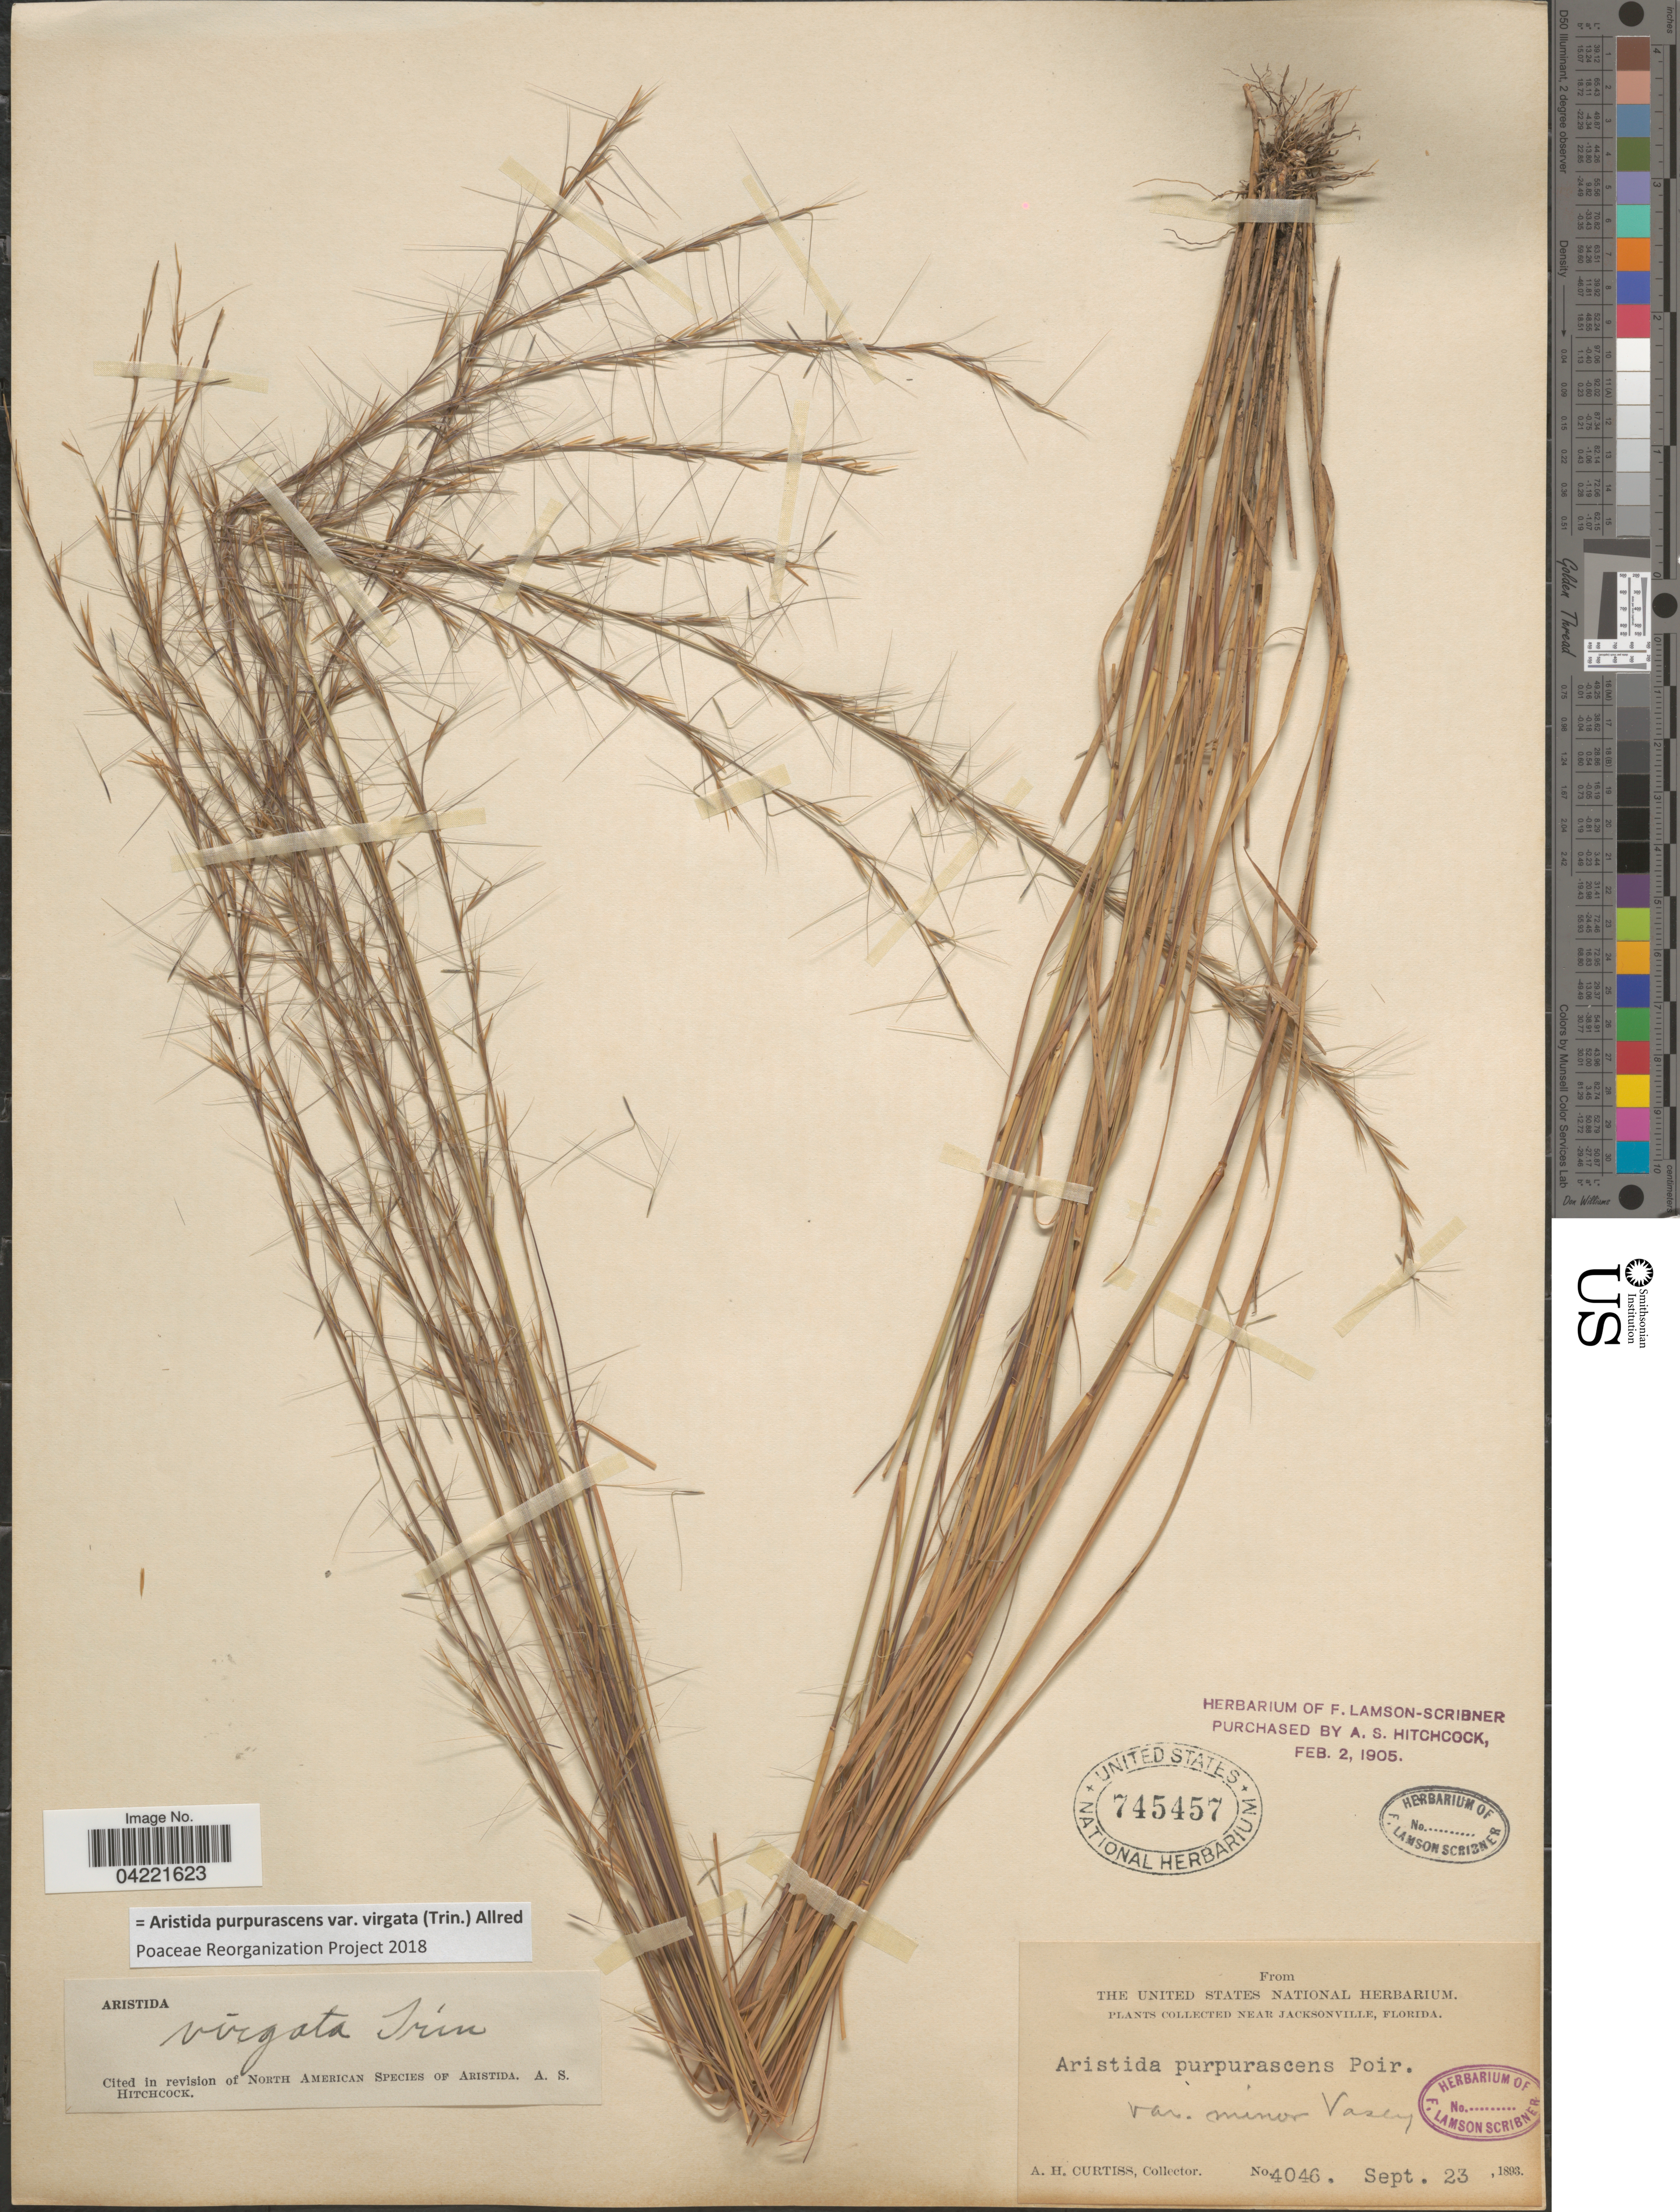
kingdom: Plantae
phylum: Tracheophyta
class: Liliopsida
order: Poales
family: Poaceae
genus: Aristida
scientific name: Aristida purpurascens var. virgata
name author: (Trin.) Allred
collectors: A. H. Curtiss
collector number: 4046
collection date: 1893-09-23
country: United States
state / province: Florida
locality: Near Jacksonville.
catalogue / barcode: US 745457